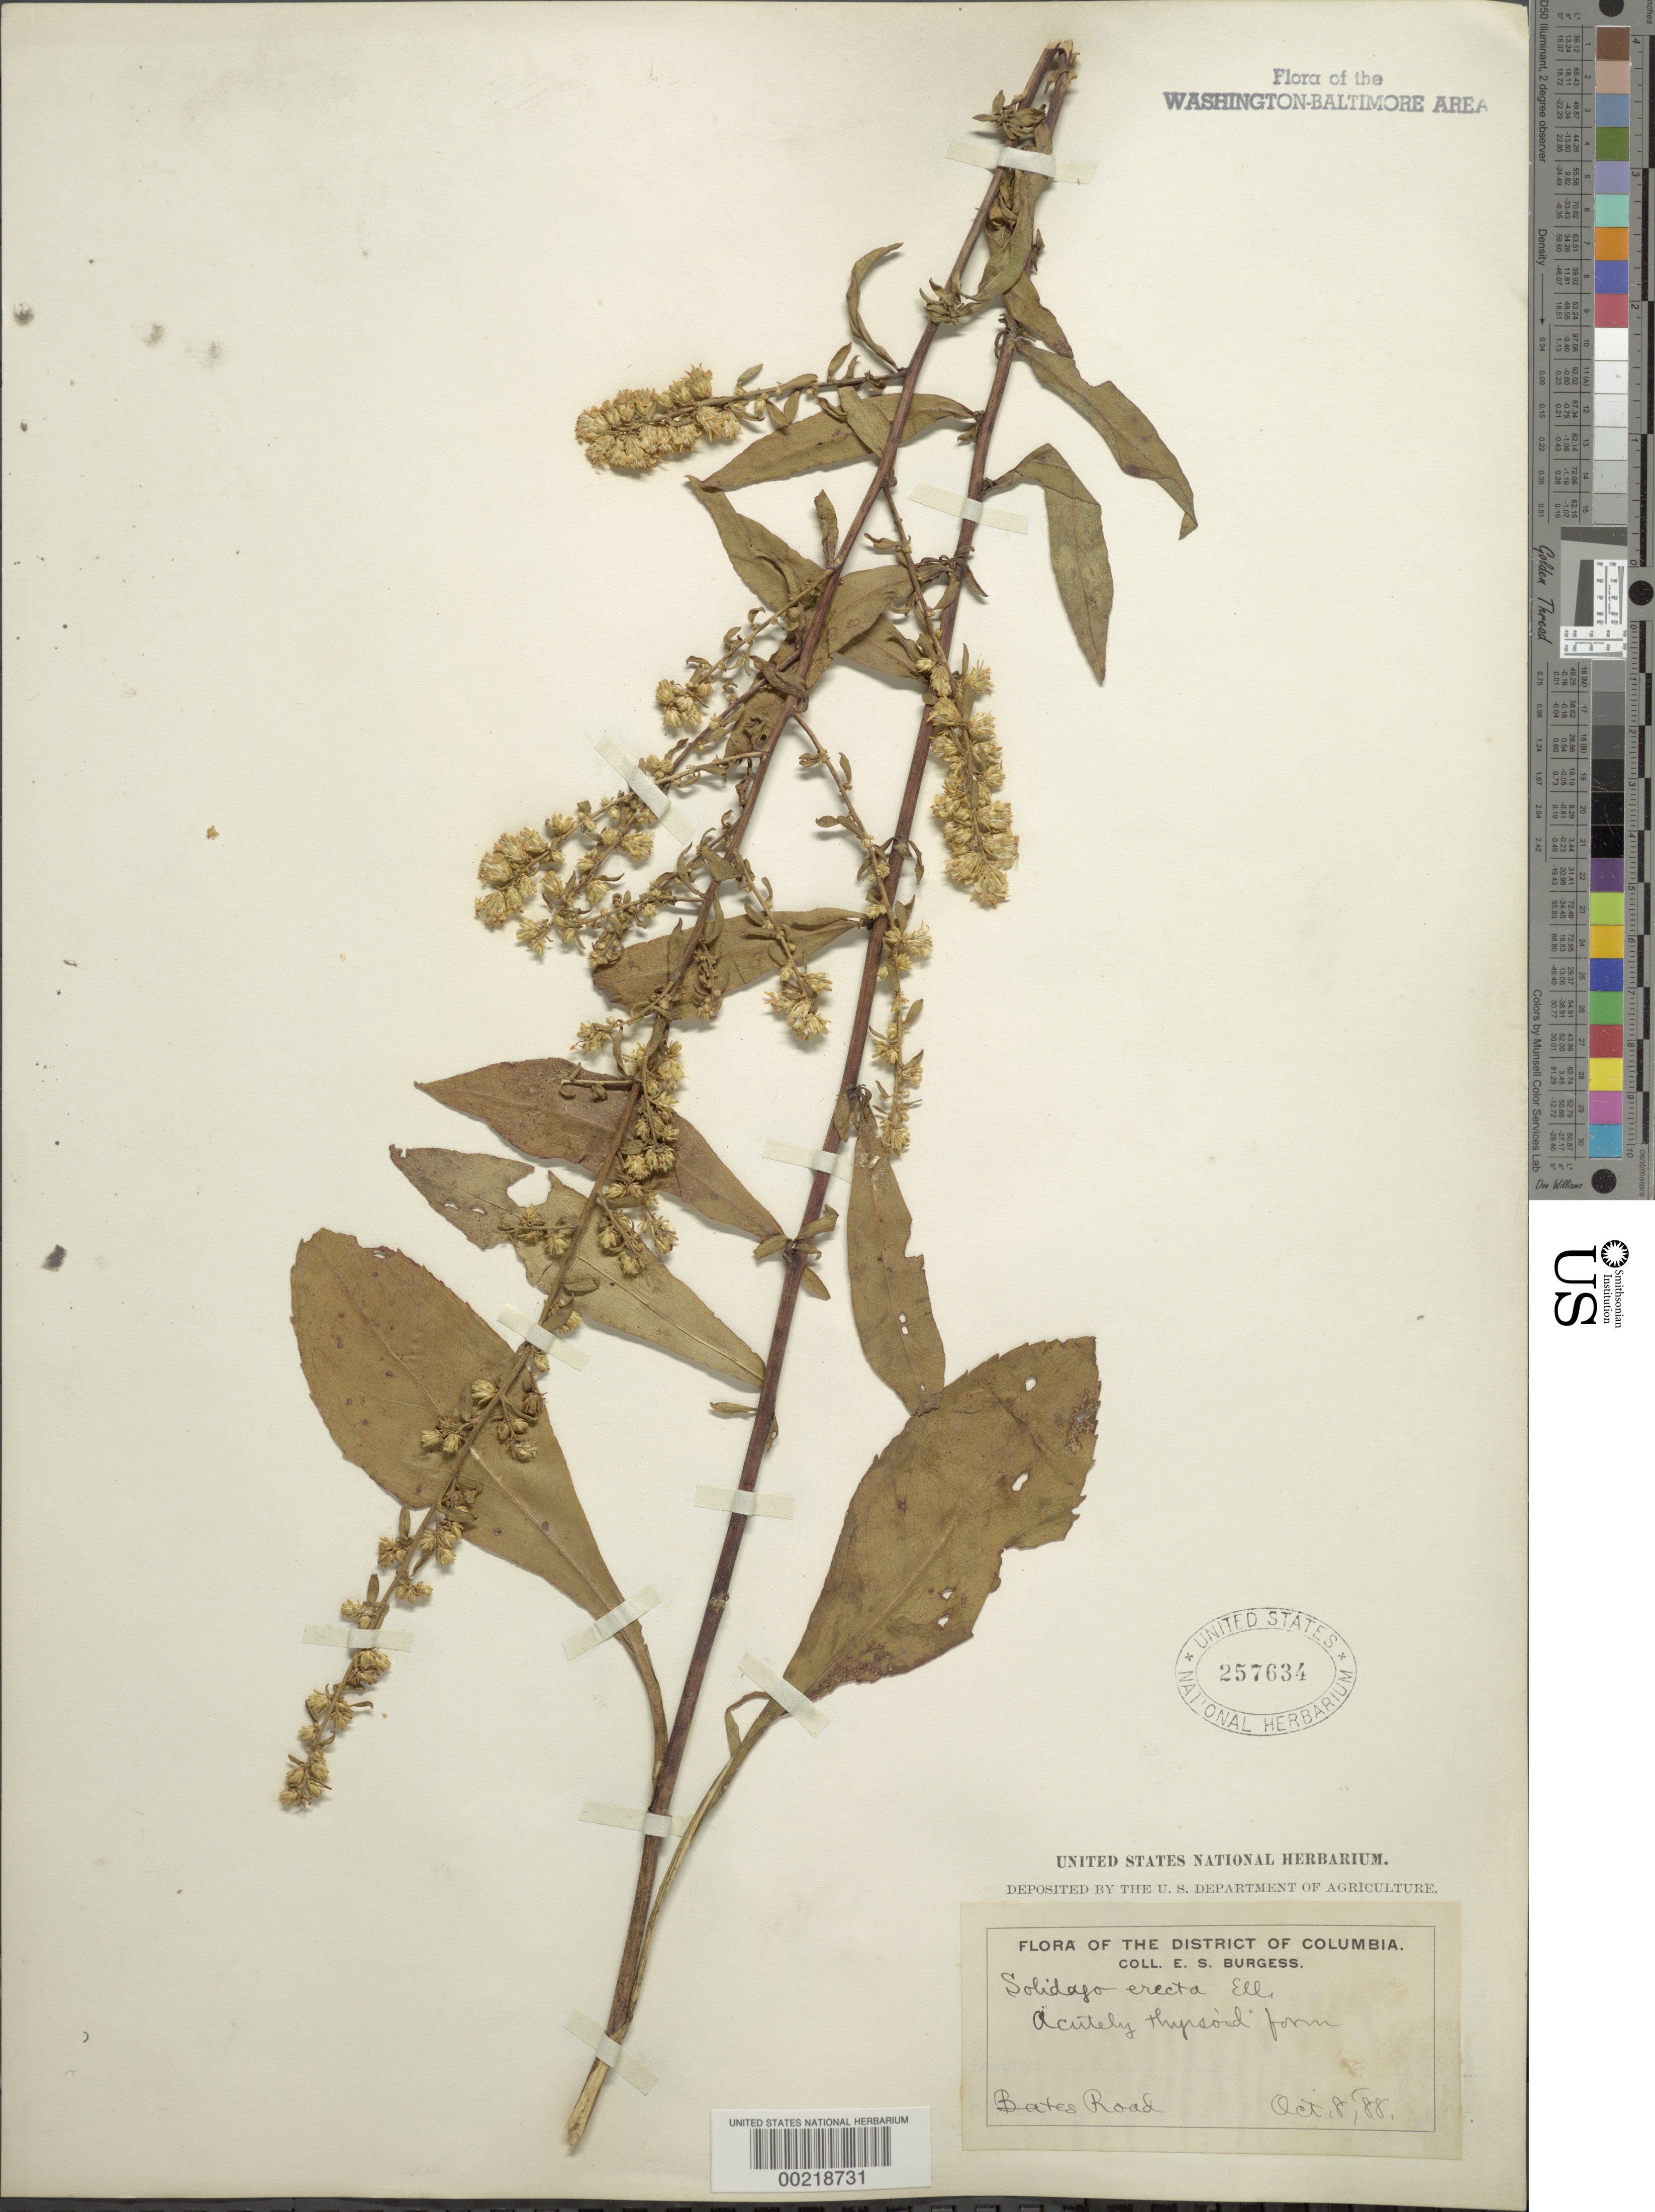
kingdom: Plantae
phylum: Tracheophyta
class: Magnoliopsida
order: Asterales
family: Asteraceae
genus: Solidago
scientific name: Solidago erecta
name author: Pursh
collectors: E. Burgess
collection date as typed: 08 Oct 1888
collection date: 1888-10-08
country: United States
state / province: District of Columbia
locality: Bates Road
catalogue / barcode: US 257634